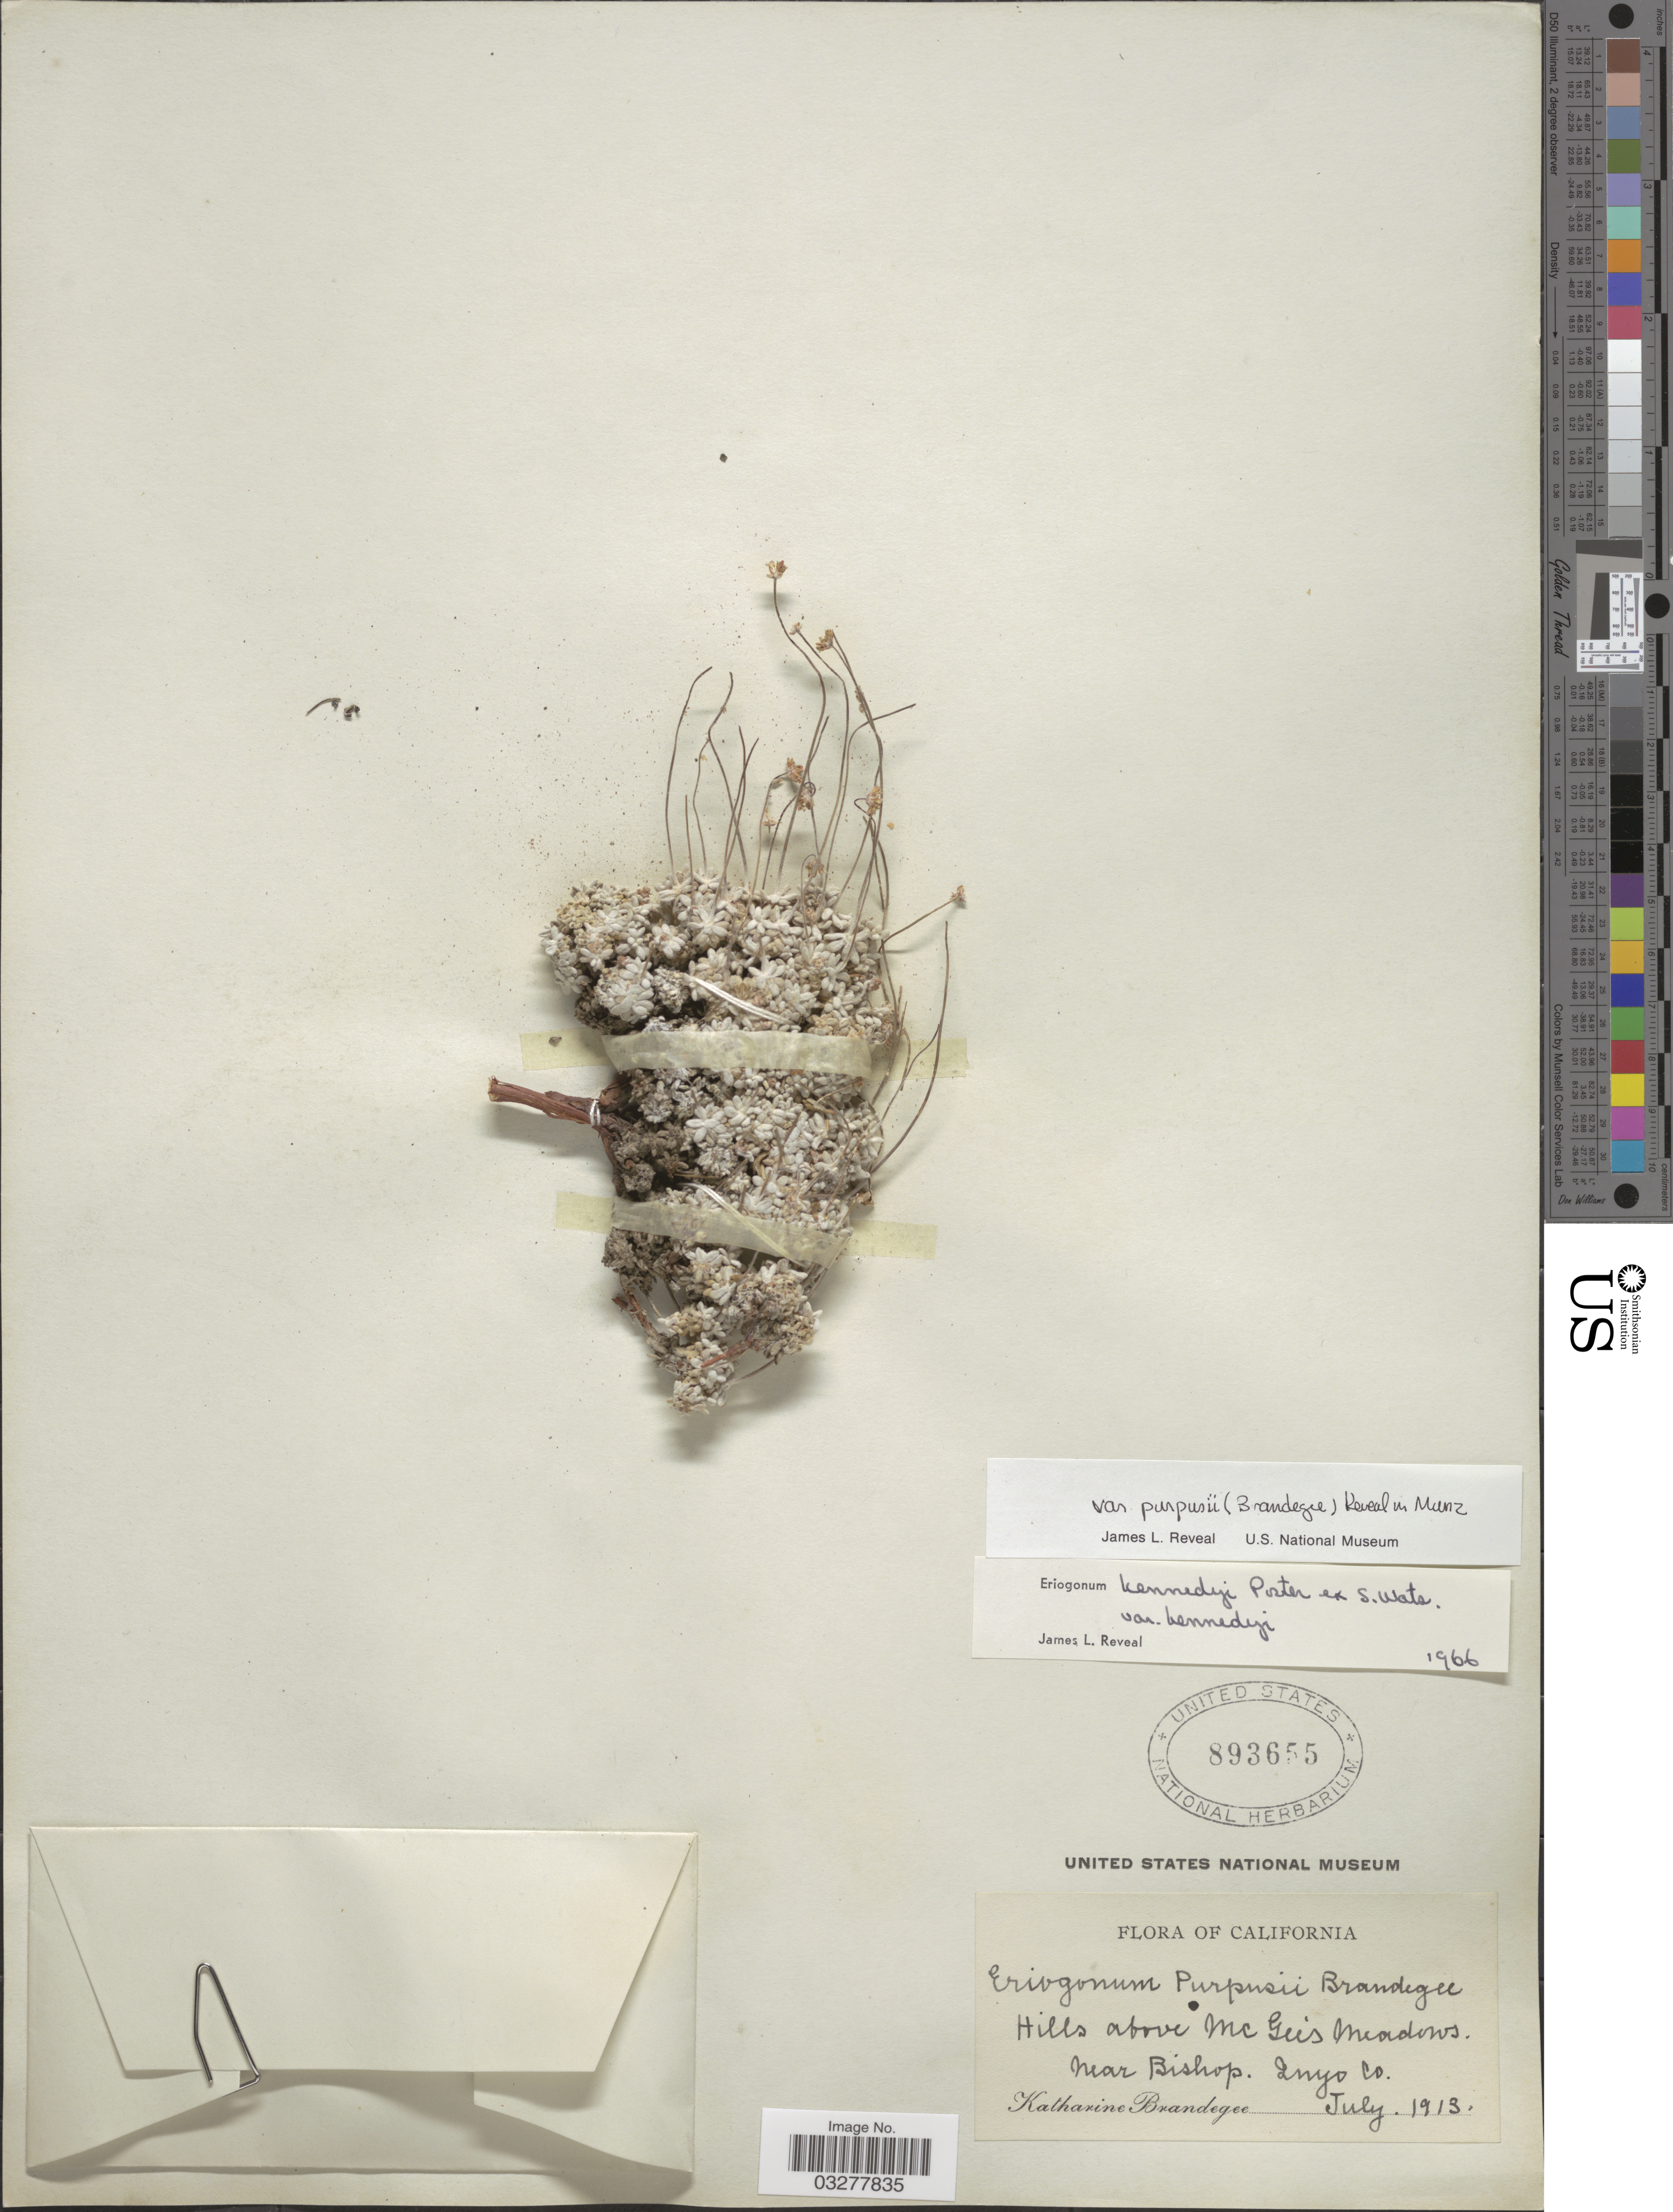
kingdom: Plantae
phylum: Tracheophyta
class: Magnoliopsida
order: Caryophyllales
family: Polygonaceae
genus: Eriogonum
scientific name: Eriogonum kennedyi var. purpusii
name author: (Brandegee) Reveal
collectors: M. K. Brandegee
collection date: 1913-07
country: United States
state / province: California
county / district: Inyo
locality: Hills above McGee's Meadows near Bishop. Inyo Co.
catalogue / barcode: US 893655